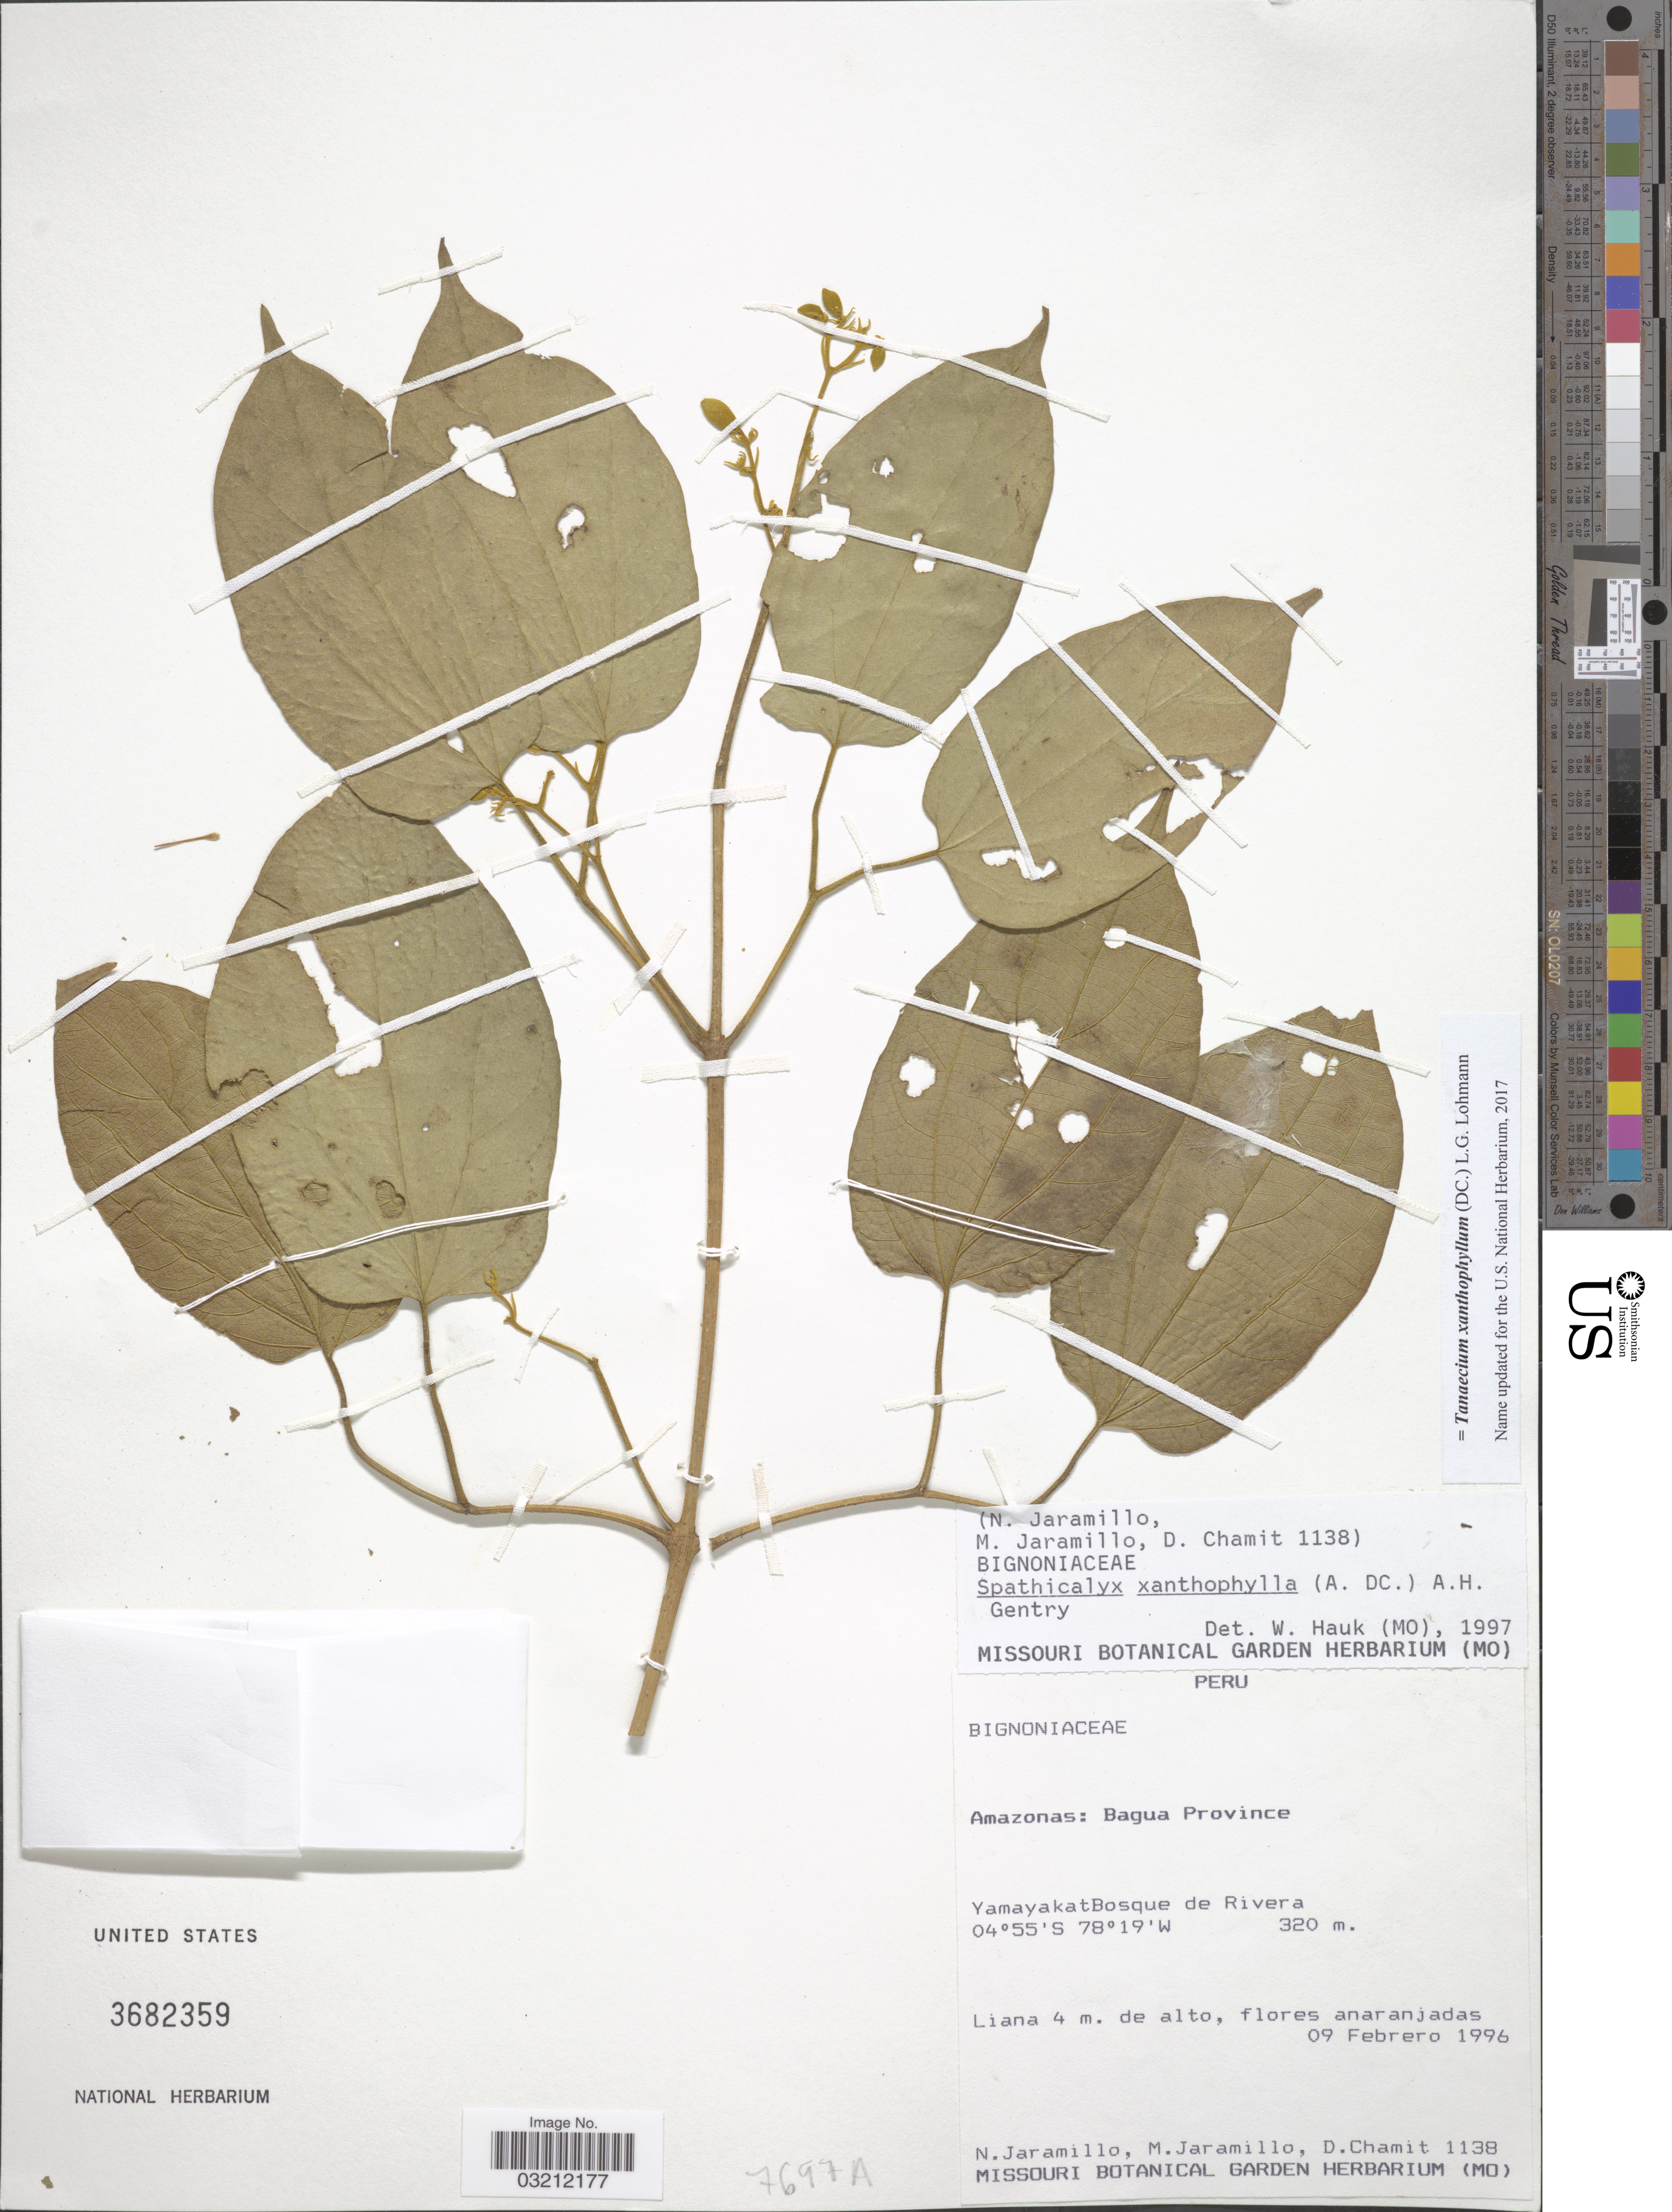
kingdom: Plantae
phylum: Tracheophyta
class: Magnoliopsida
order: Lamiales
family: Bignoniaceae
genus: Tanaecium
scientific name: Tanaecium xanthophyllum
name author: (DC.) L.G. Lohmann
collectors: N. Jaramillo, M. Jaramillo & D. Chamit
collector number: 1138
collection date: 1996-02-09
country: Peru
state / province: Amazonas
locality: Bagua Province. Yamayakat Bosque de Rivera.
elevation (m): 320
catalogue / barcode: US 3682359